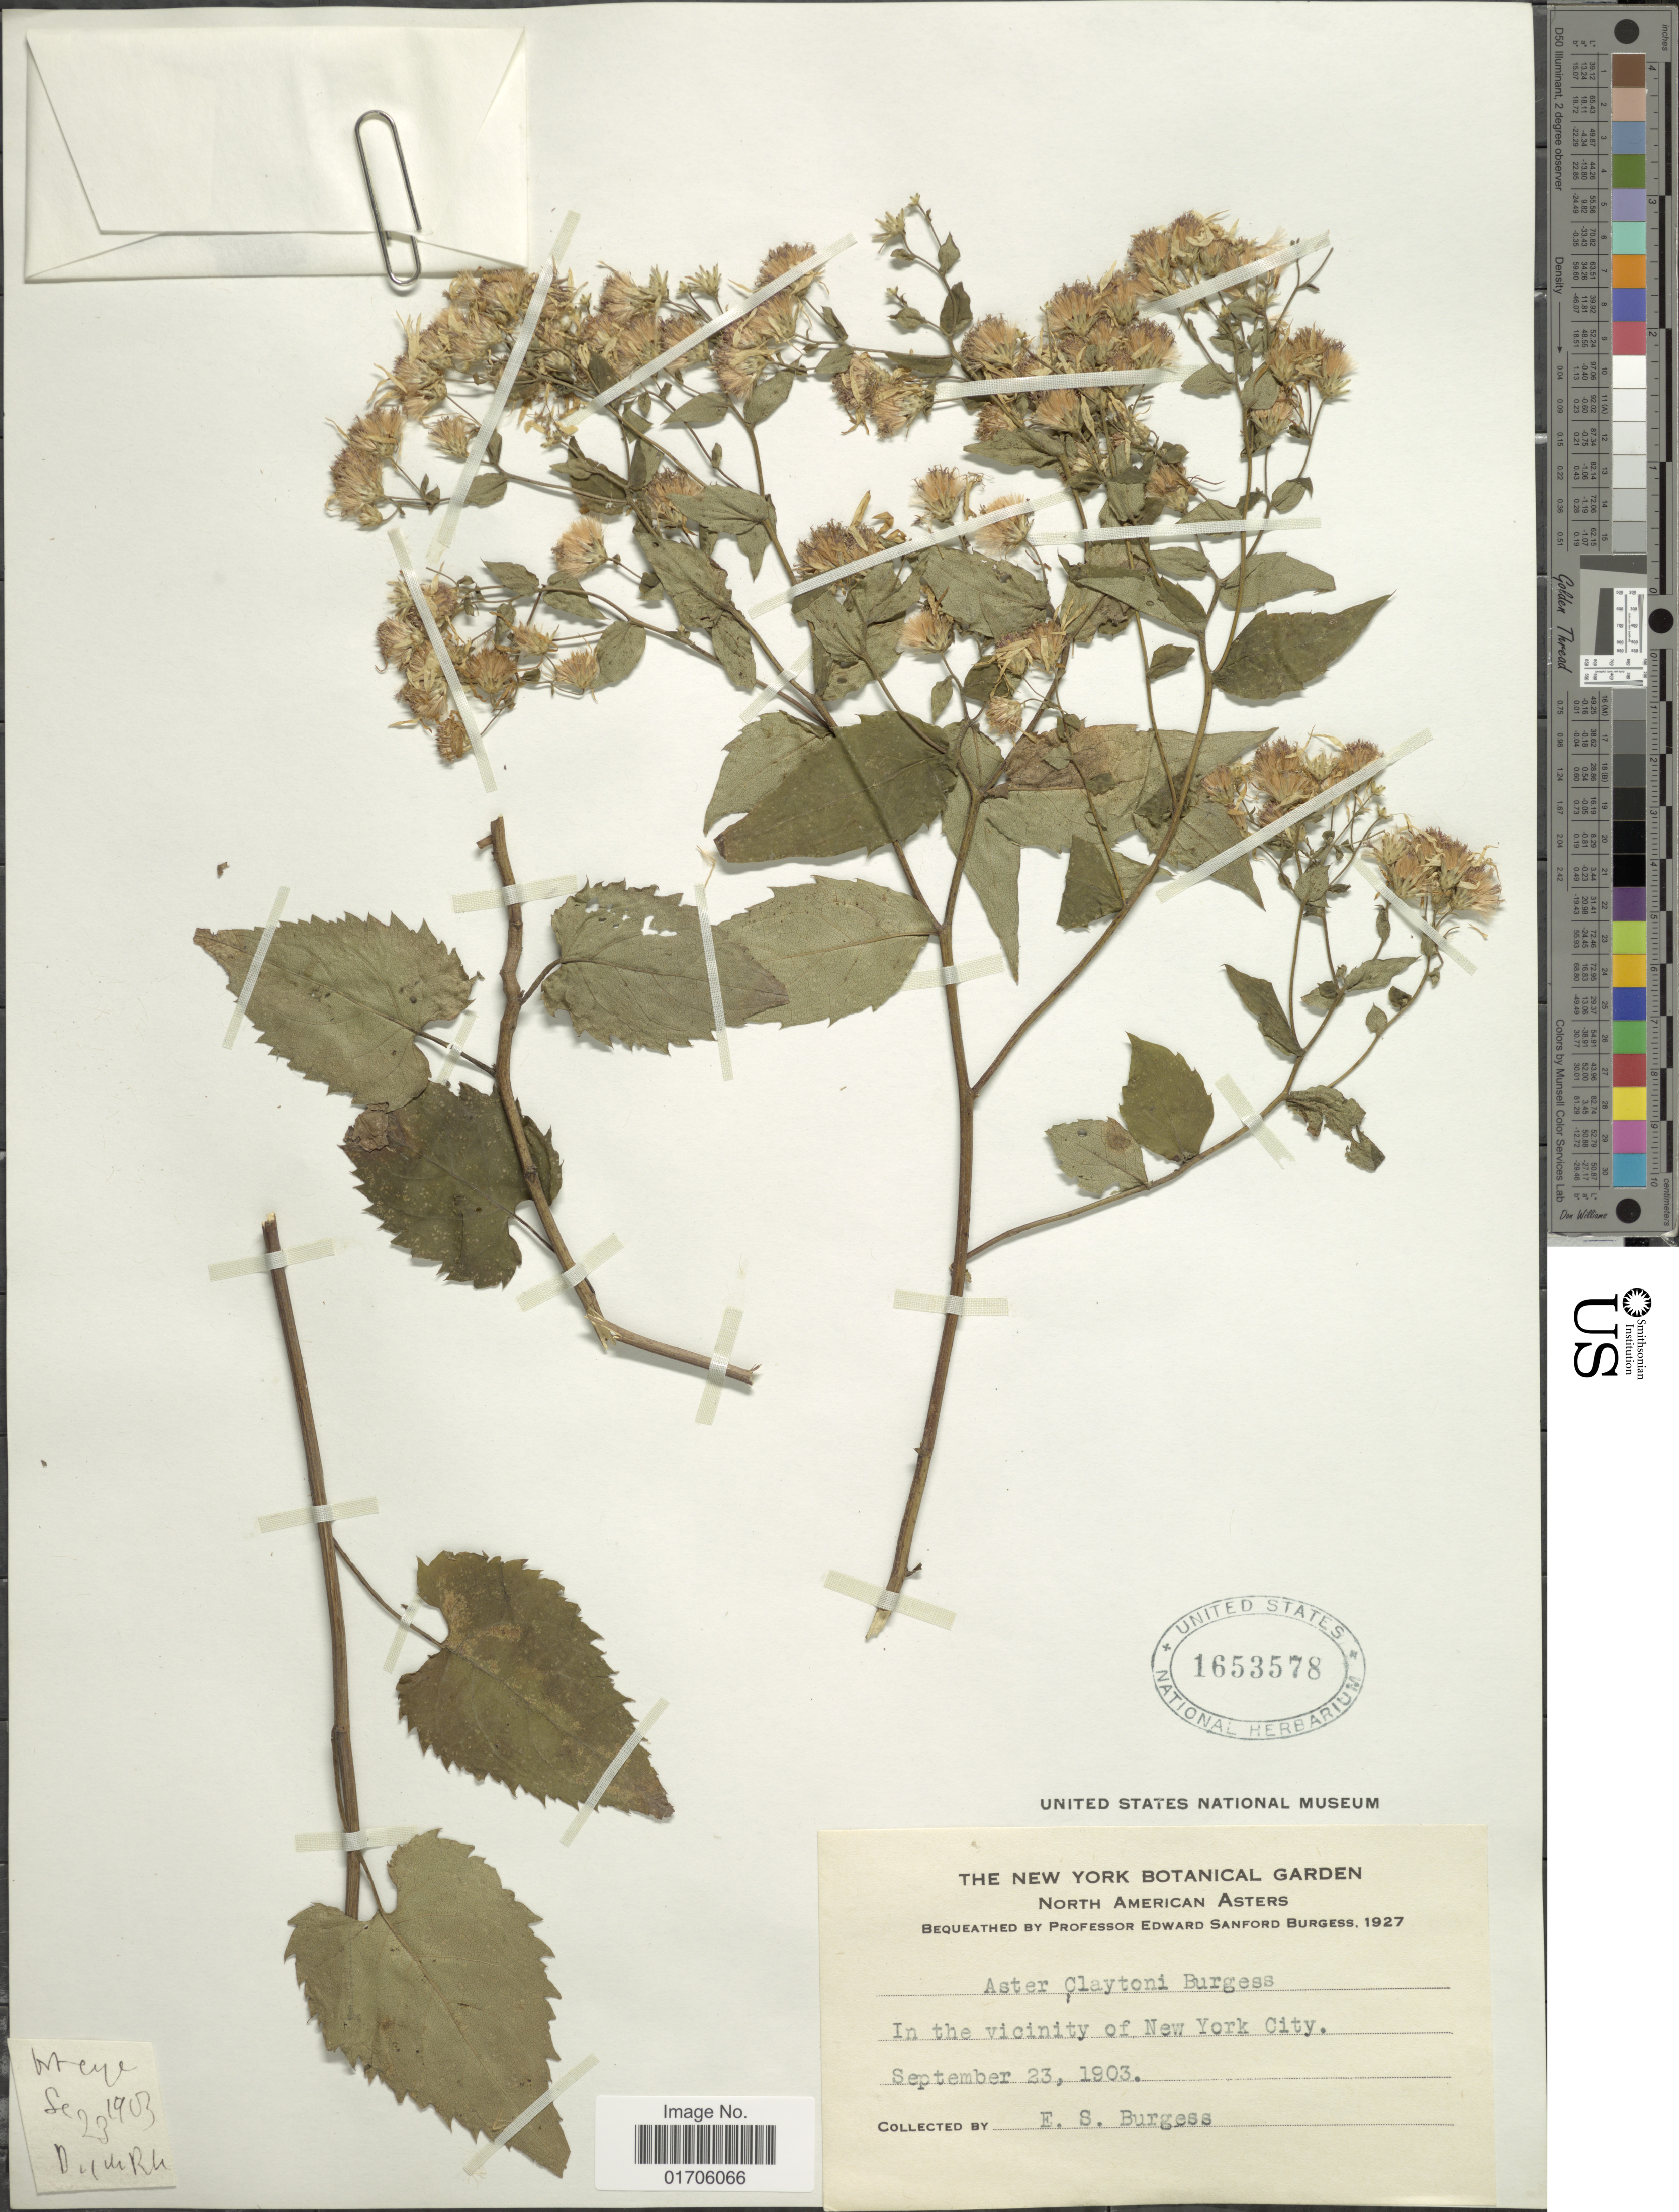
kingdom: Plantae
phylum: Tracheophyta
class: Magnoliopsida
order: Asterales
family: Asteraceae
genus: Aster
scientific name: Aster claytonii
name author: E.S. Burgess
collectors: E. Burgess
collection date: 1903-09-23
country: United States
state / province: New York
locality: In the vicinity of New York City.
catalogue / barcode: US 1653578